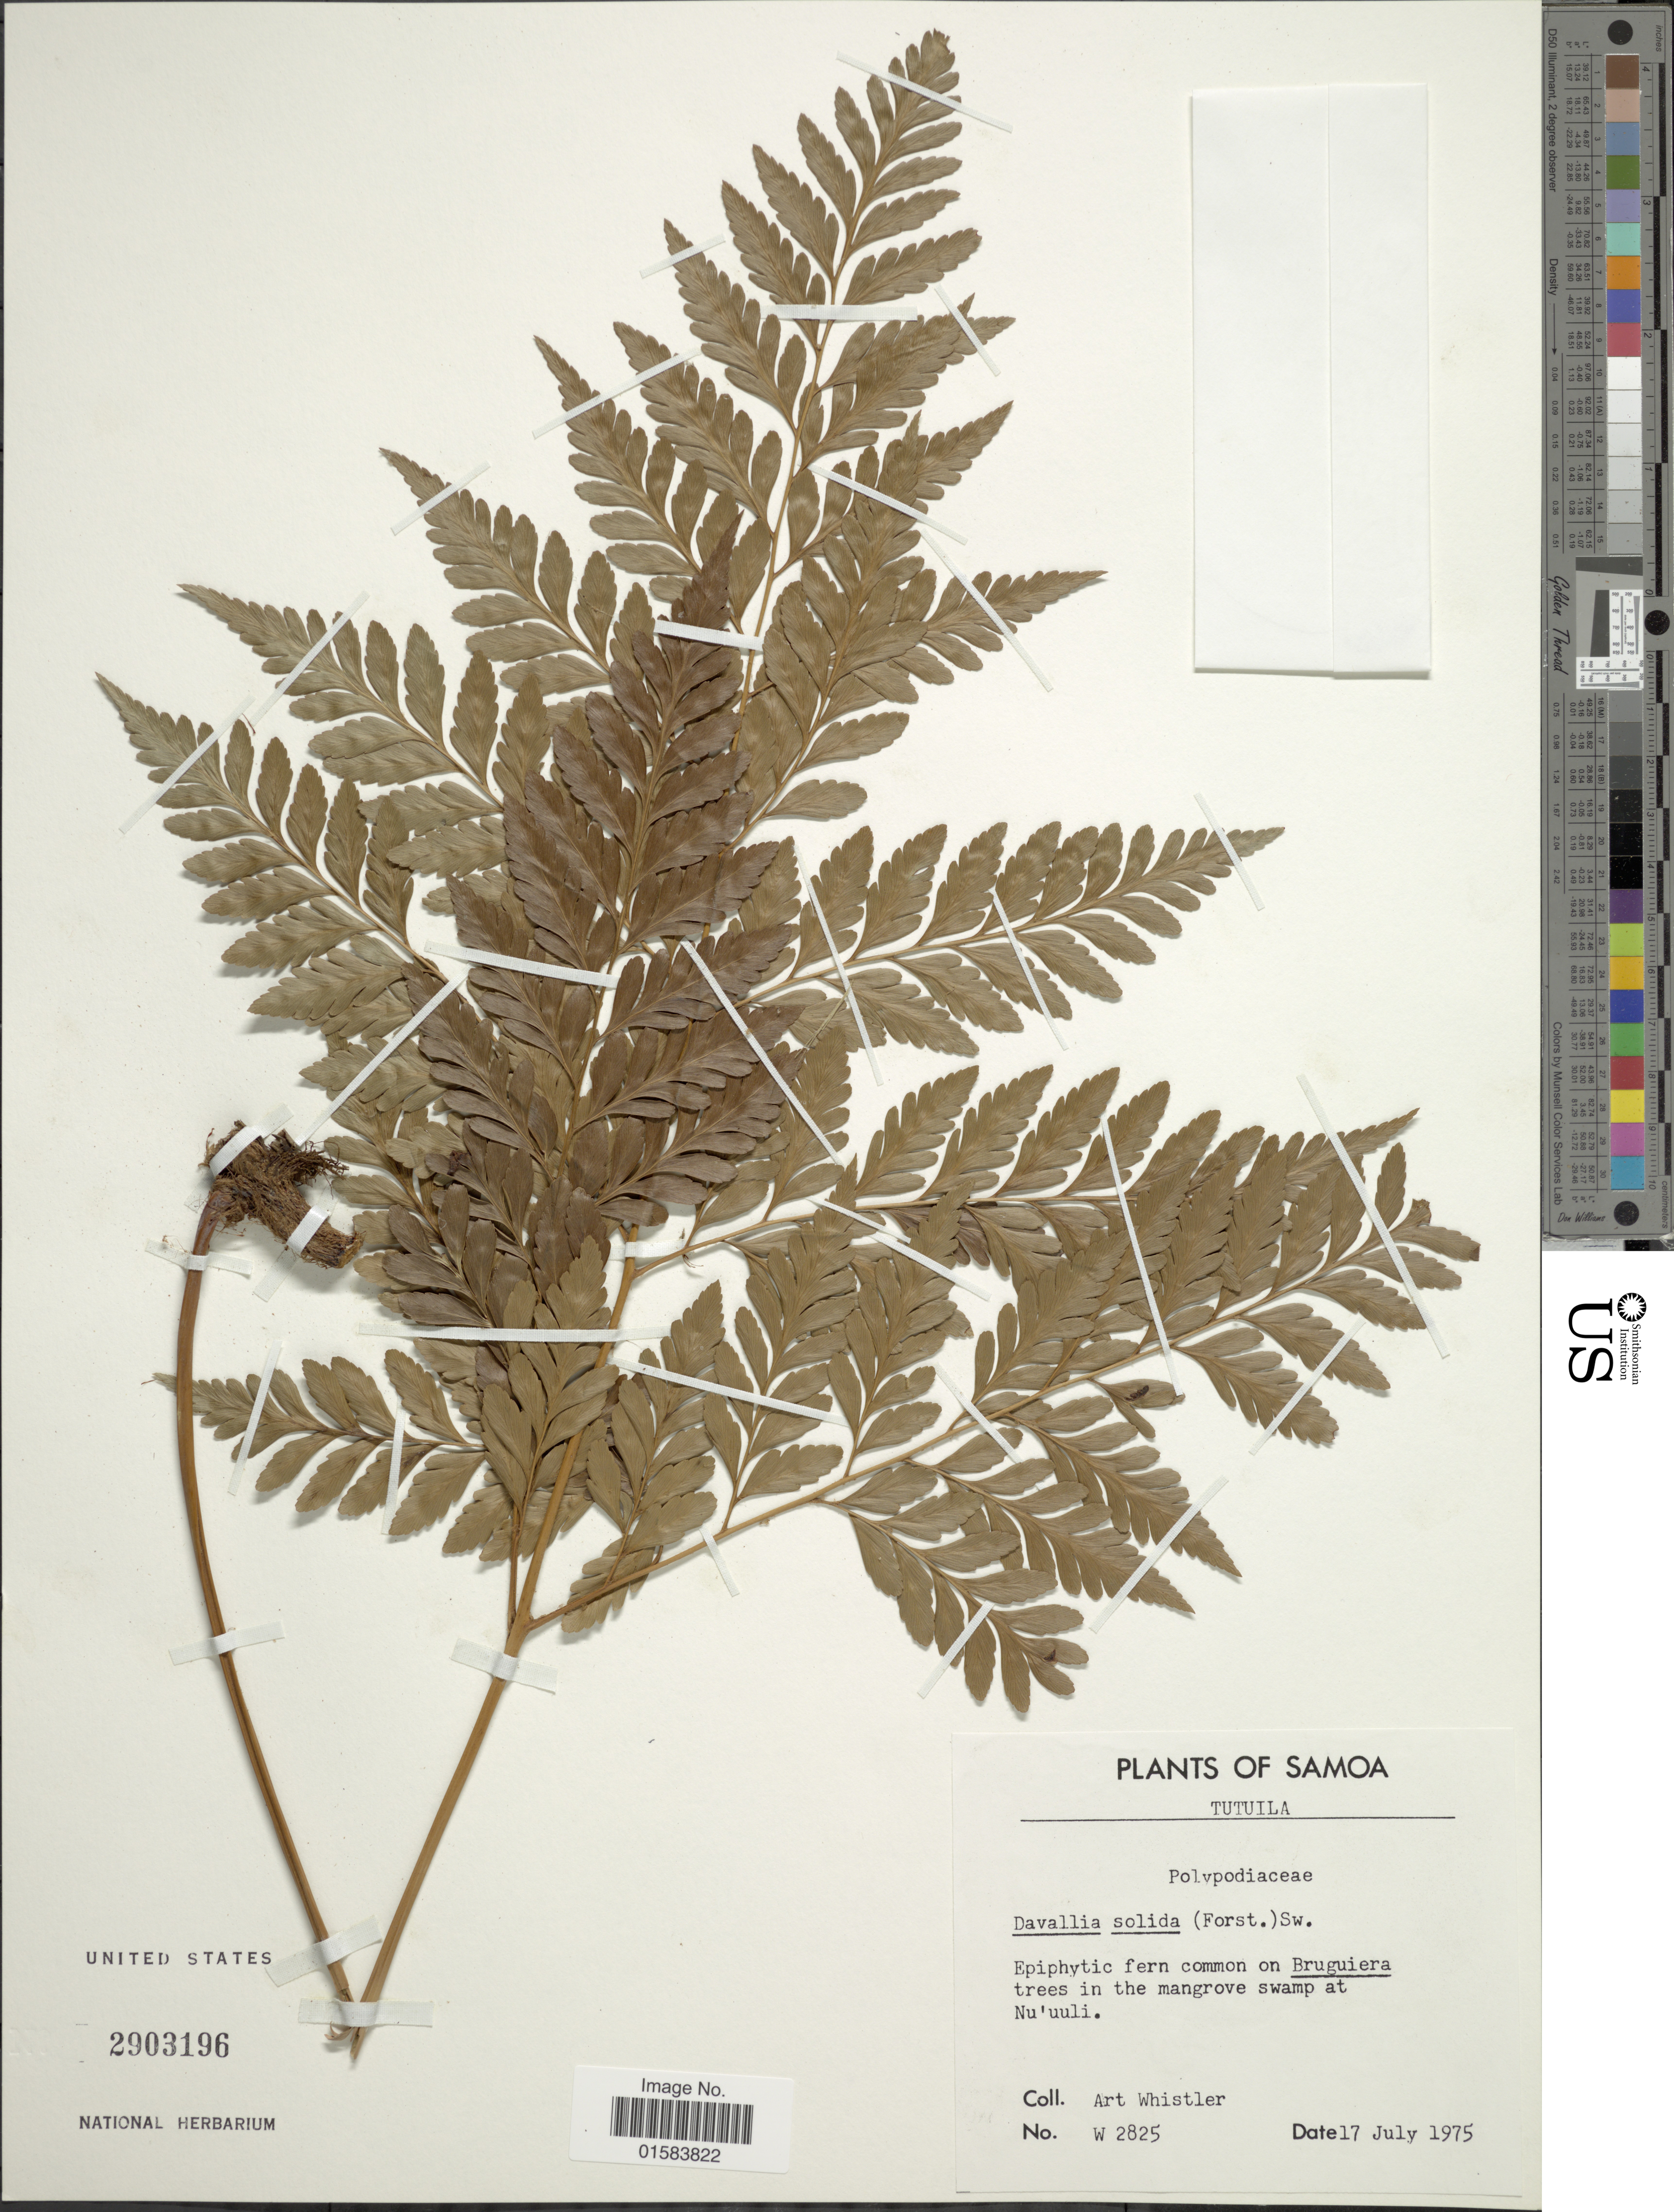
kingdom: Plantae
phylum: Tracheophyta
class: Polypodiopsida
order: Polypodiales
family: Davalliaceae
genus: Davallia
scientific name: Davallia solida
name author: (G. Forst.) Sw.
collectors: A. Whistler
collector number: W 2825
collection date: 1975-07-17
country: American Samoa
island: Tutuila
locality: in the mangrove swamp at Nu'uuli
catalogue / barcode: US 2903196